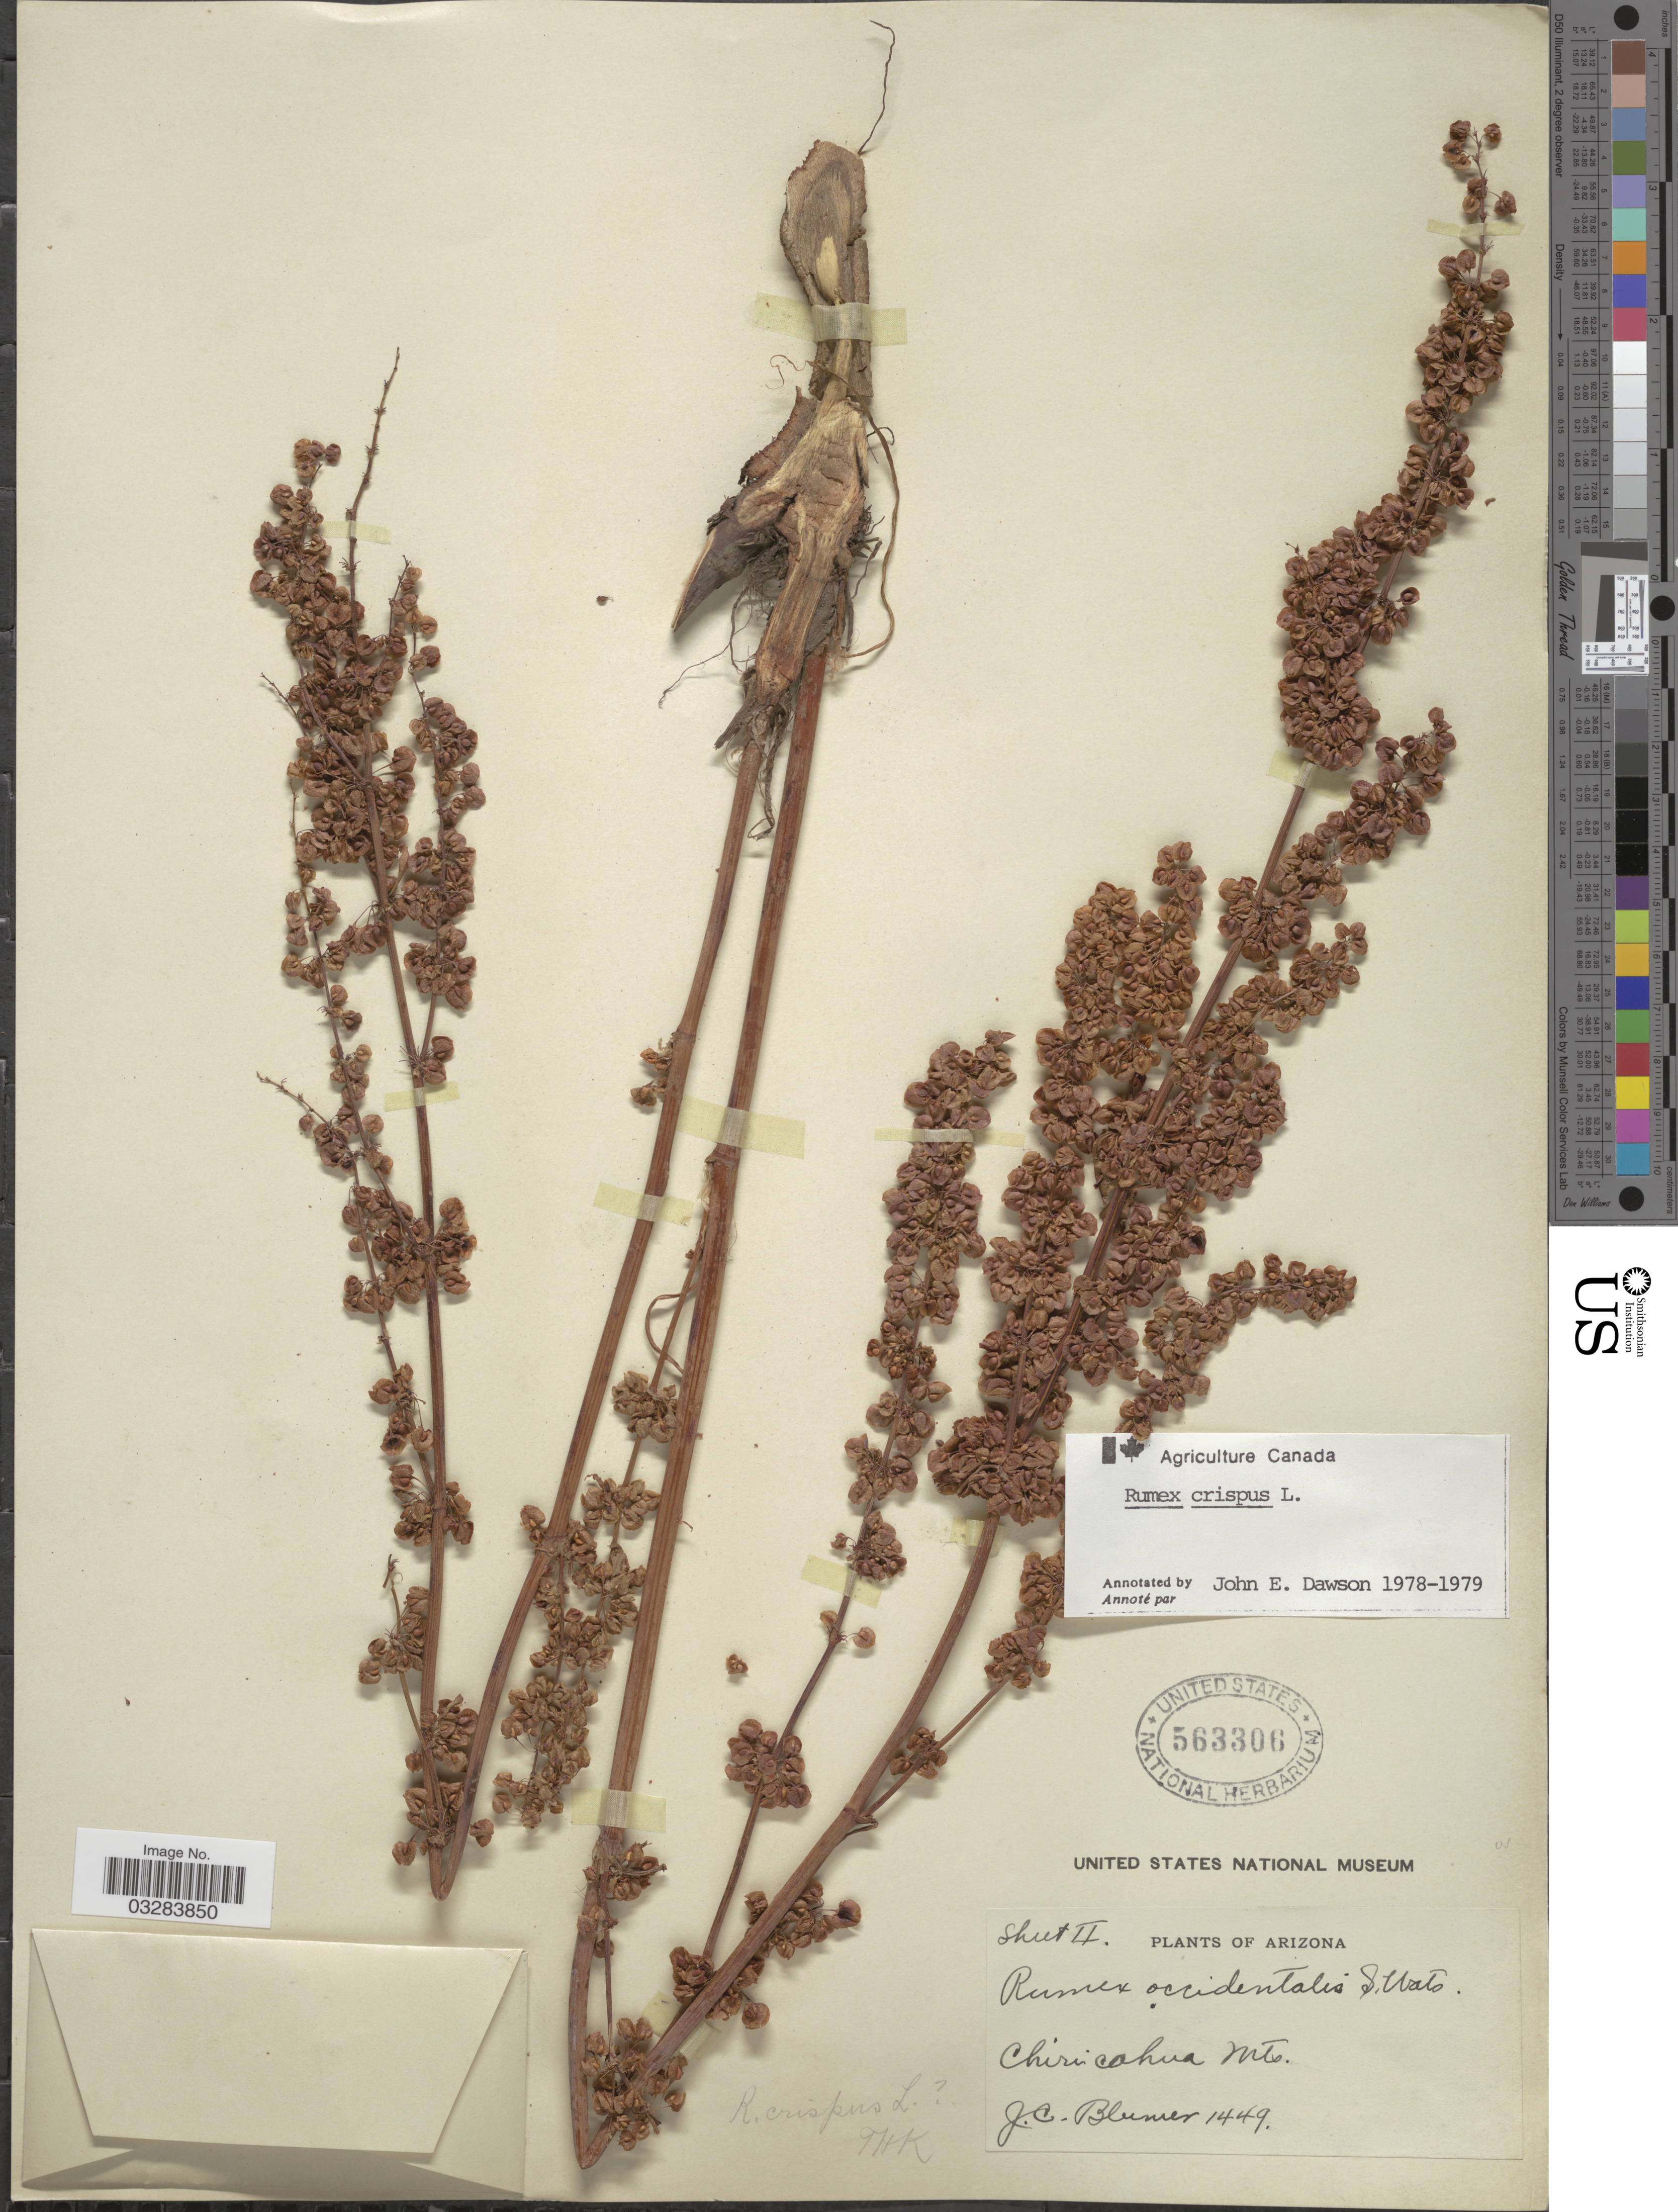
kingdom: Plantae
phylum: Tracheophyta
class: Magnoliopsida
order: Caryophyllales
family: Polygonaceae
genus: Rumex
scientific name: Rumex crispus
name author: L.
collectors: J. C. Blumer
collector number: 1449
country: United States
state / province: Arizona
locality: Chiricahua Mts.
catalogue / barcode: US 563306